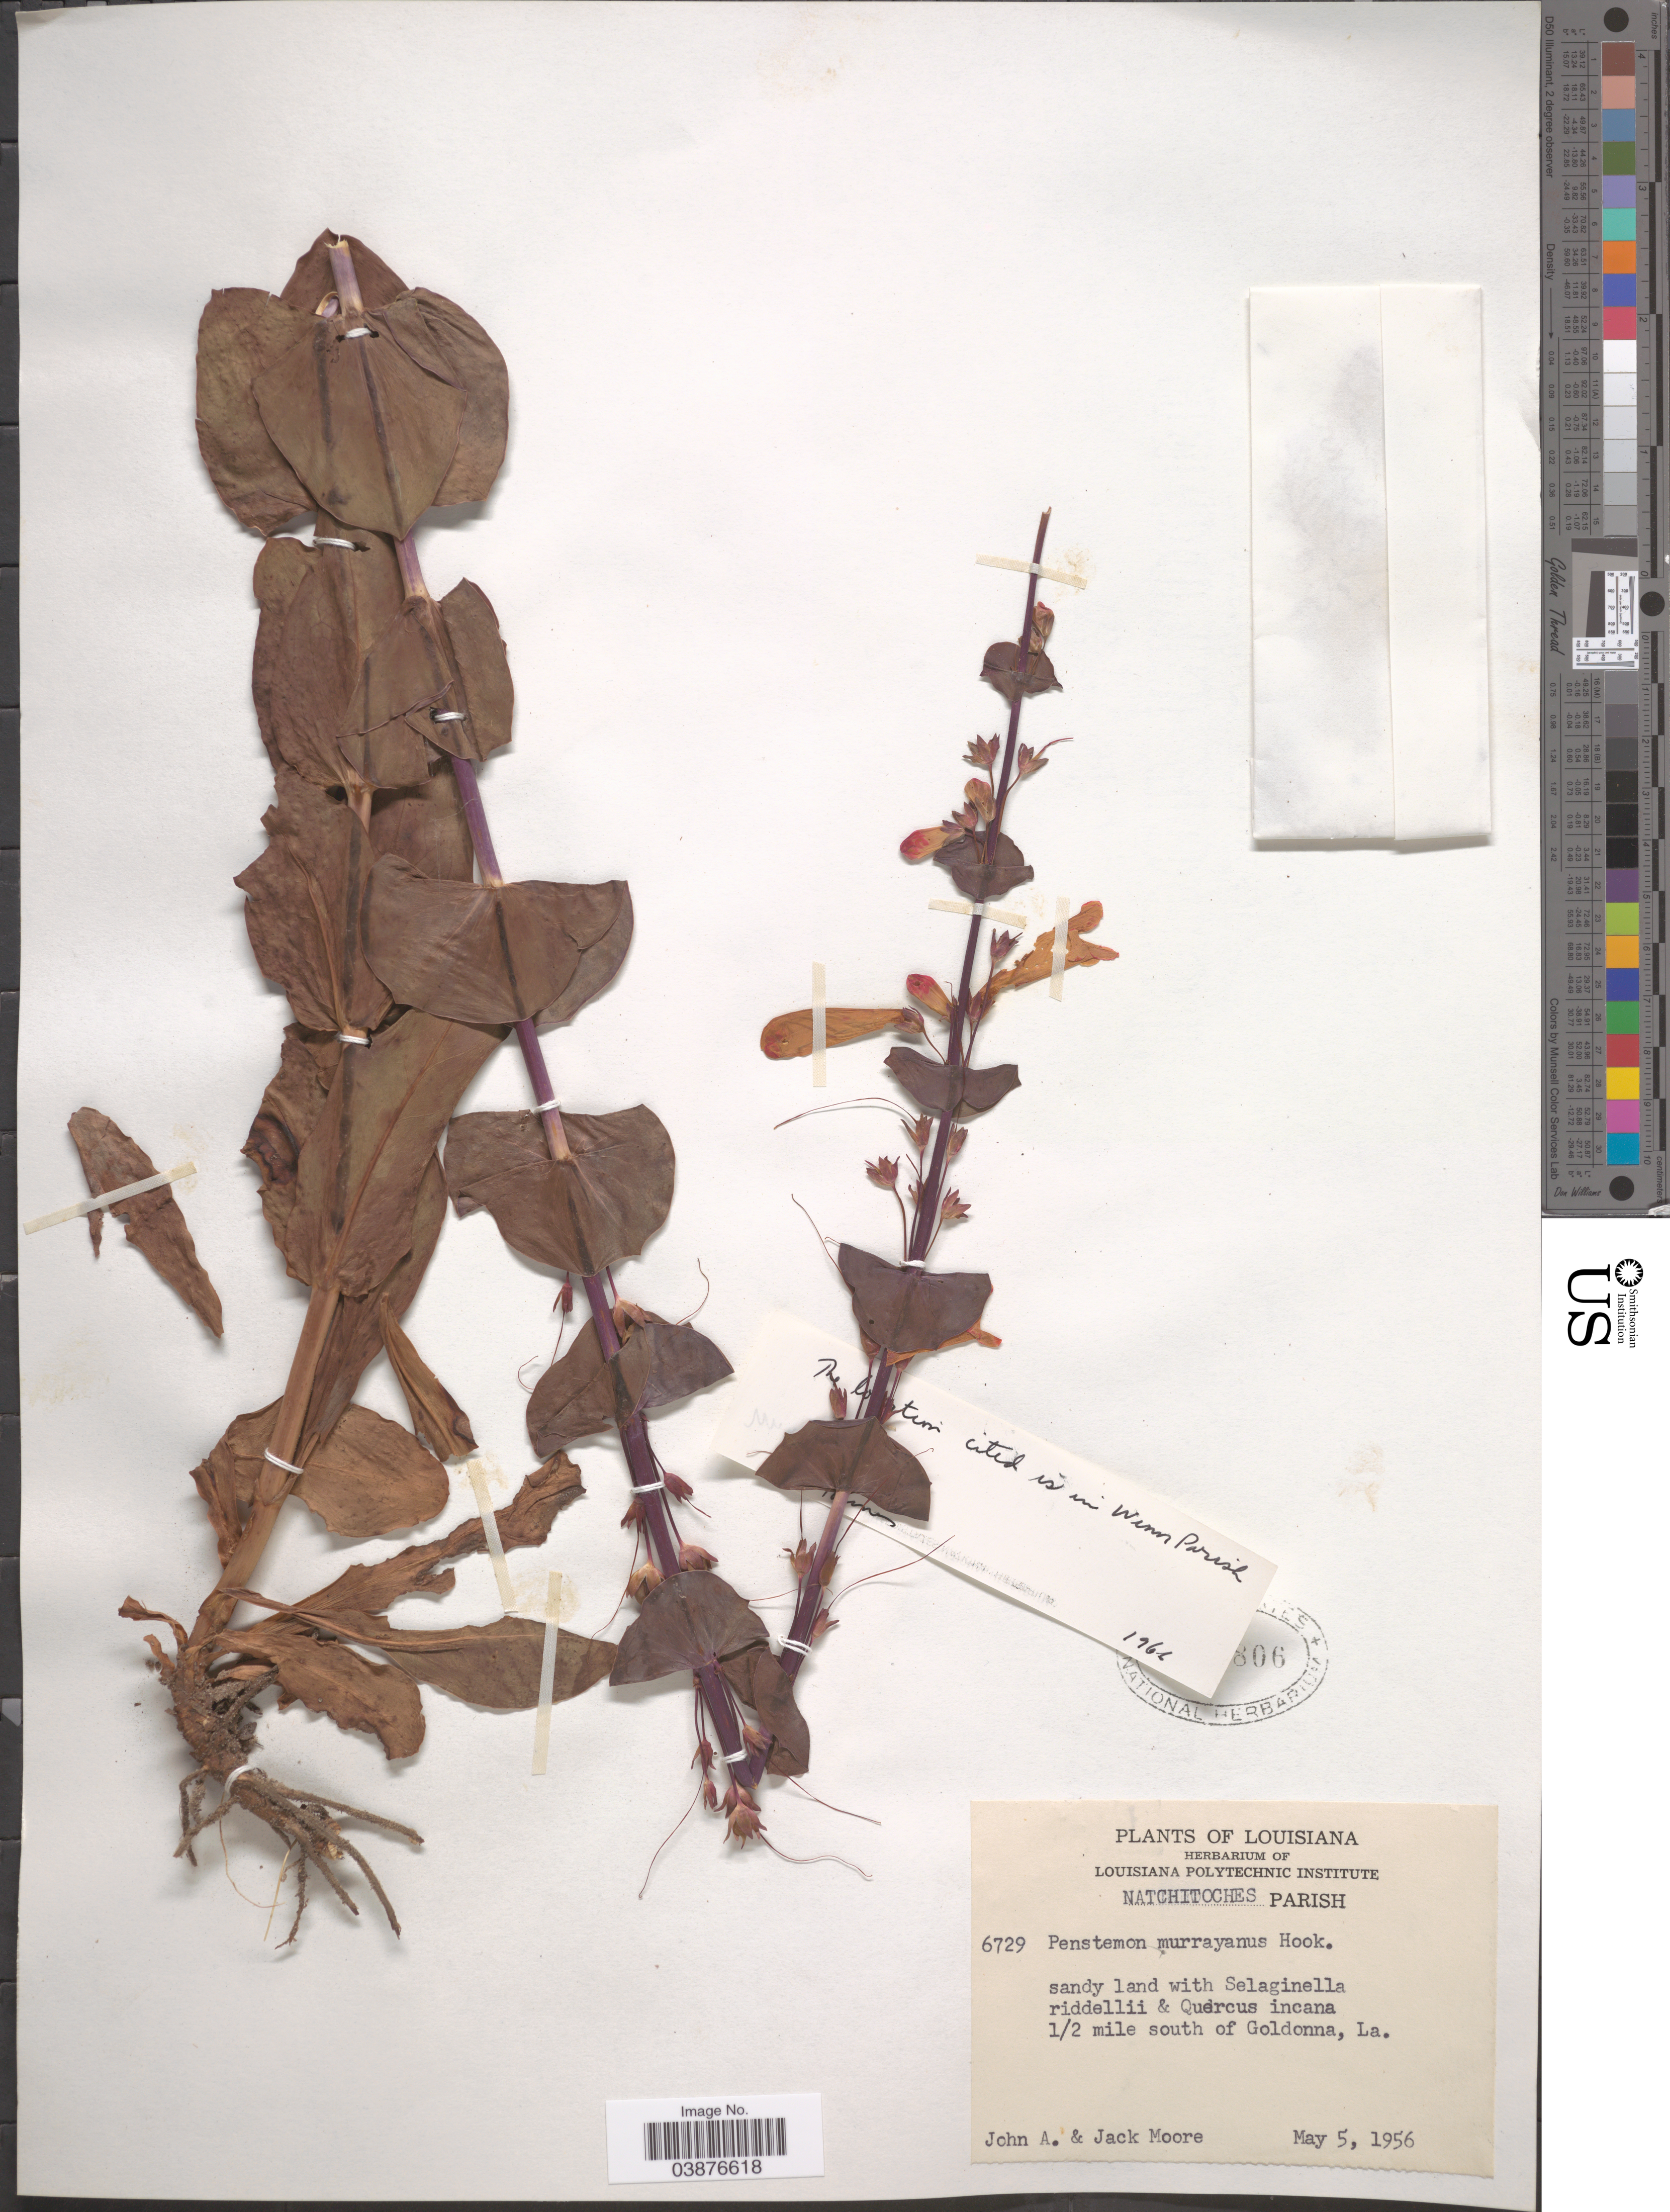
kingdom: Plantae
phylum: Tracheophyta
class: Magnoliopsida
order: Lamiales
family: Plantaginaceae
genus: Penstemon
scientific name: Penstemon murrayanus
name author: Hook.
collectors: J. A. Moore & J. Moore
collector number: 6729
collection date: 1956-05-05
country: United States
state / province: Louisiana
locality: Natchitoches Parish. 1/2 mile south of Goldonna.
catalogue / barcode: US 806